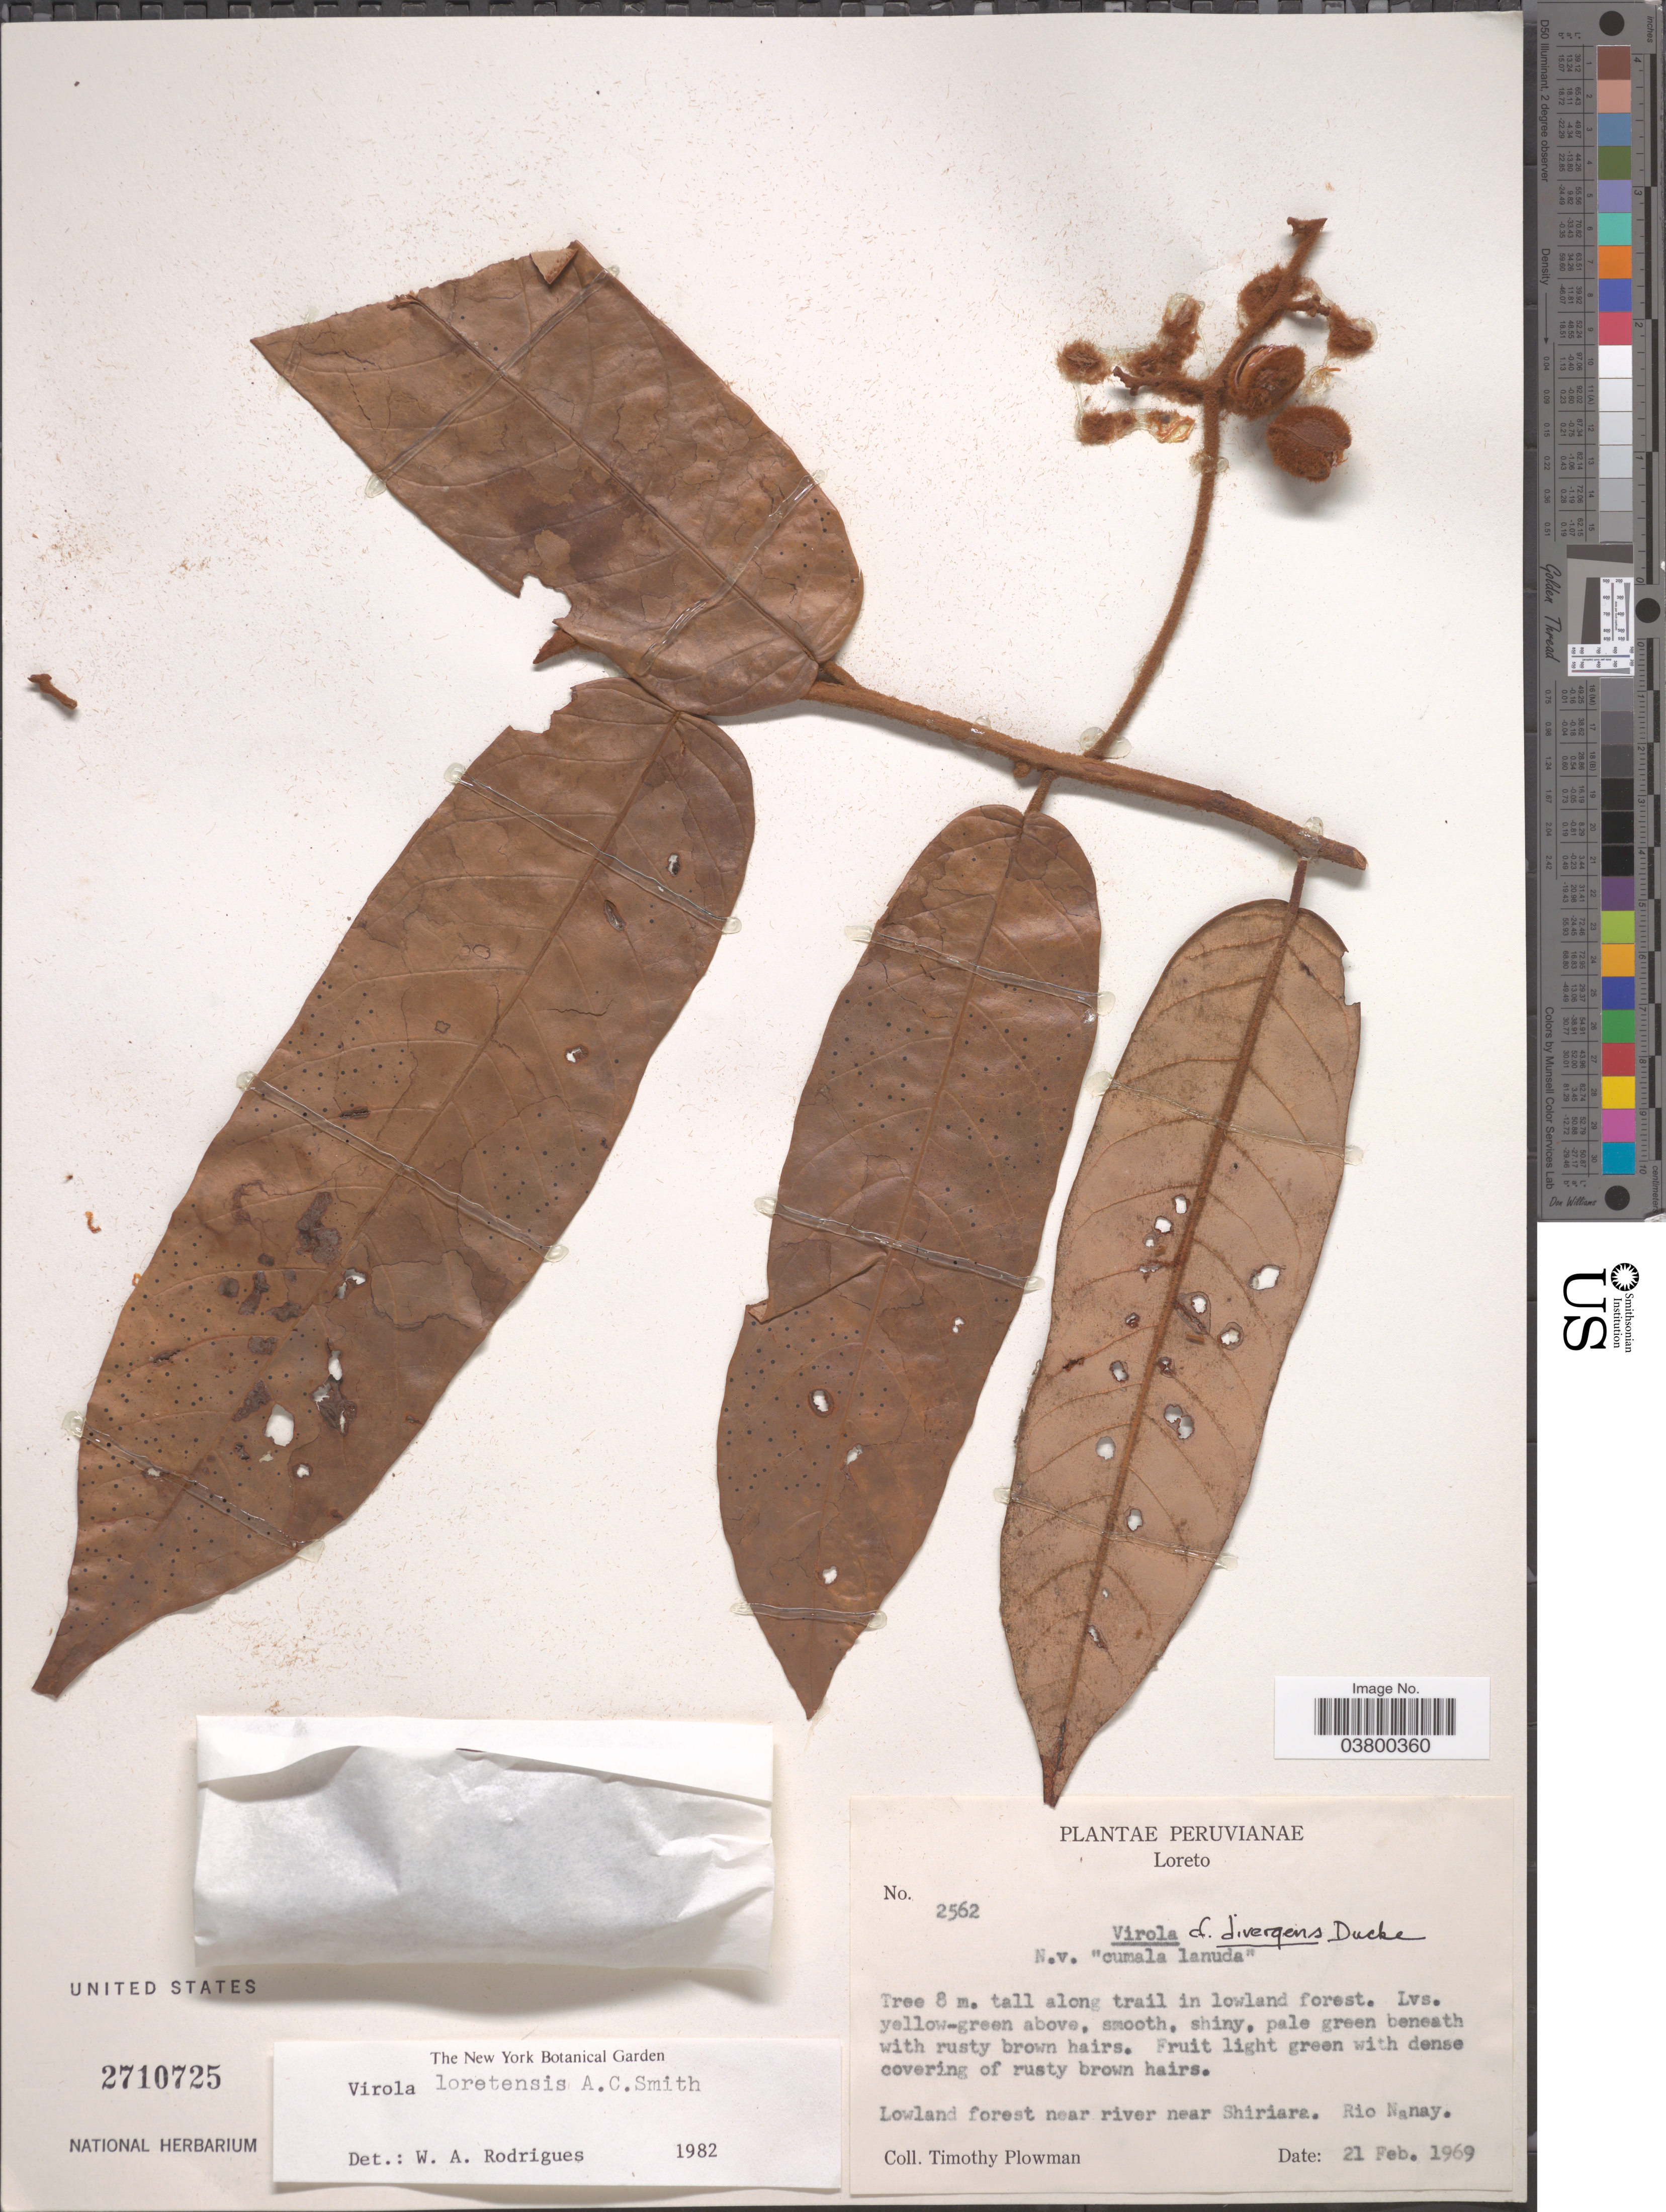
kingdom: Plantae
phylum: Tracheophyta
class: Magnoliopsida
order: Magnoliales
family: Myristicaceae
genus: Virola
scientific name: Virola loretensis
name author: A.C. Sm.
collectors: T. Plowman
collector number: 2562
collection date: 1969-02-21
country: Peru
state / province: Loreto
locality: Lowland forest near river near Shiriara. Rio Nanay.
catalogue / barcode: US 2710725